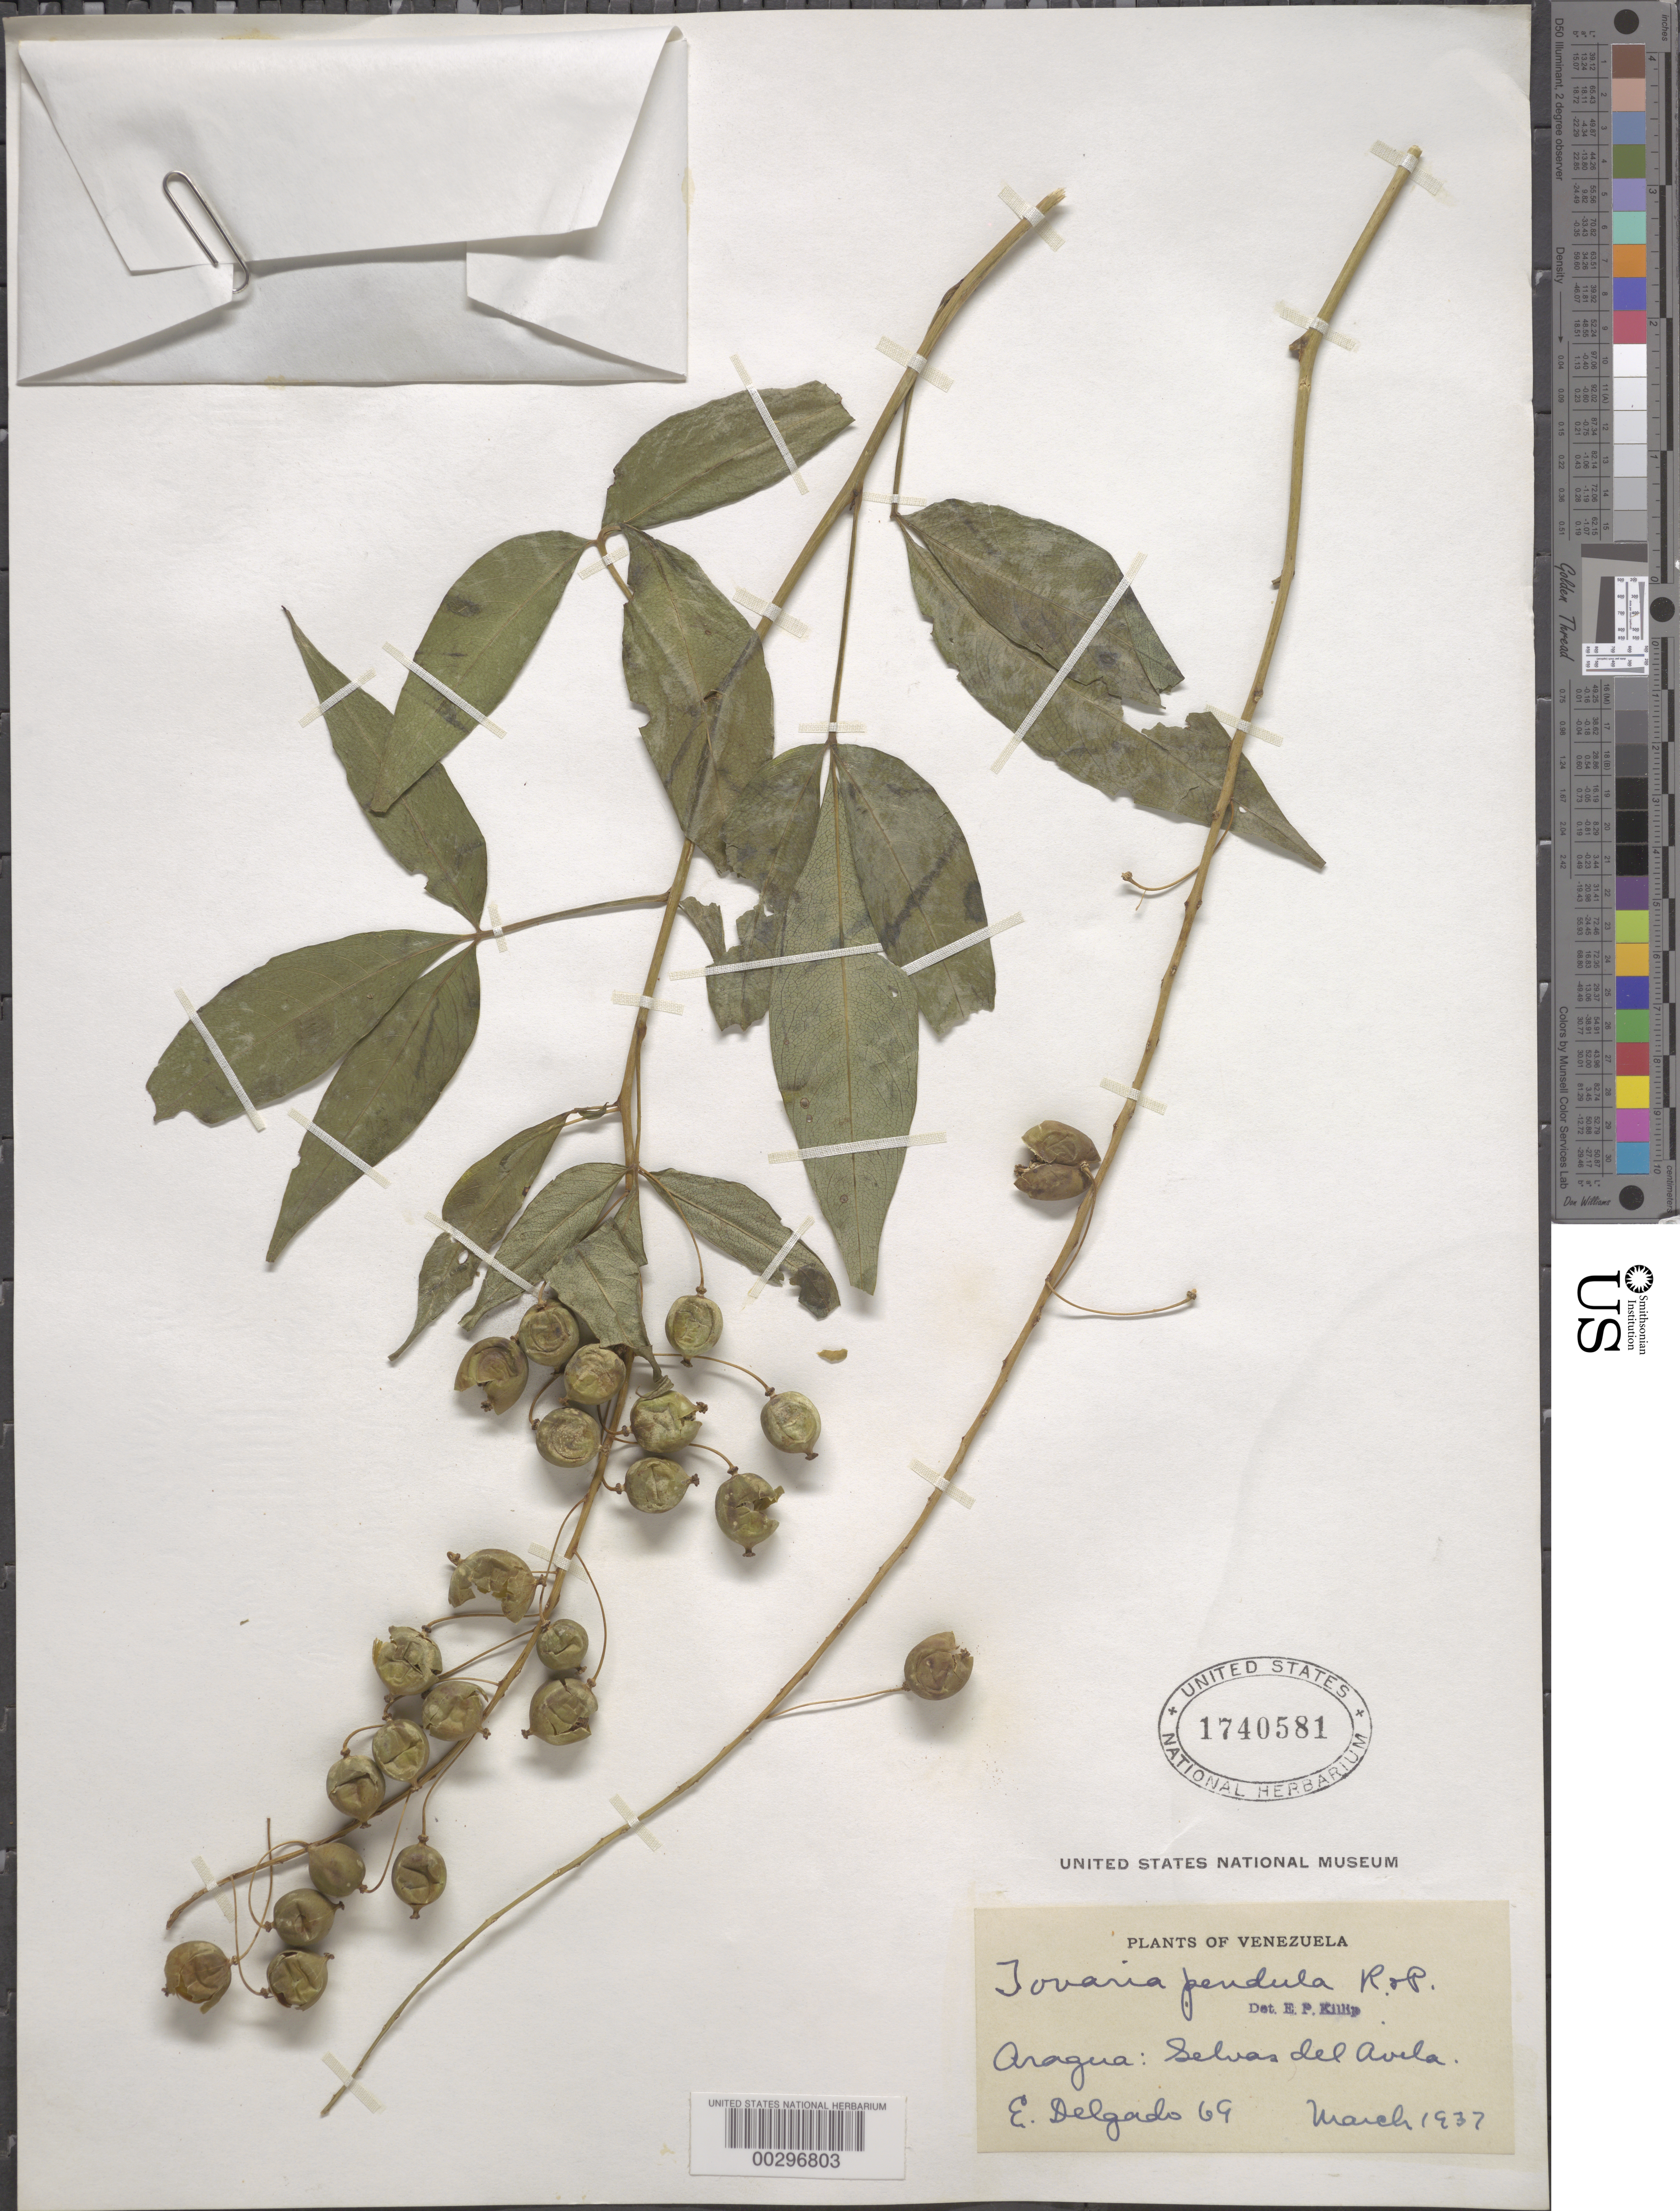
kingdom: Plantae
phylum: Tracheophyta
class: Magnoliopsida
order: Brassicales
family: Tovariaceae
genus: Tovaria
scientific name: Tovaria pendula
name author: Ruiz & Pav.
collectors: E. Delgado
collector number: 69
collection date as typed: Mar 1937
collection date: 1937-03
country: Venezuela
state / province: Aragua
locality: Selvas del avila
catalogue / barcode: US 1740581